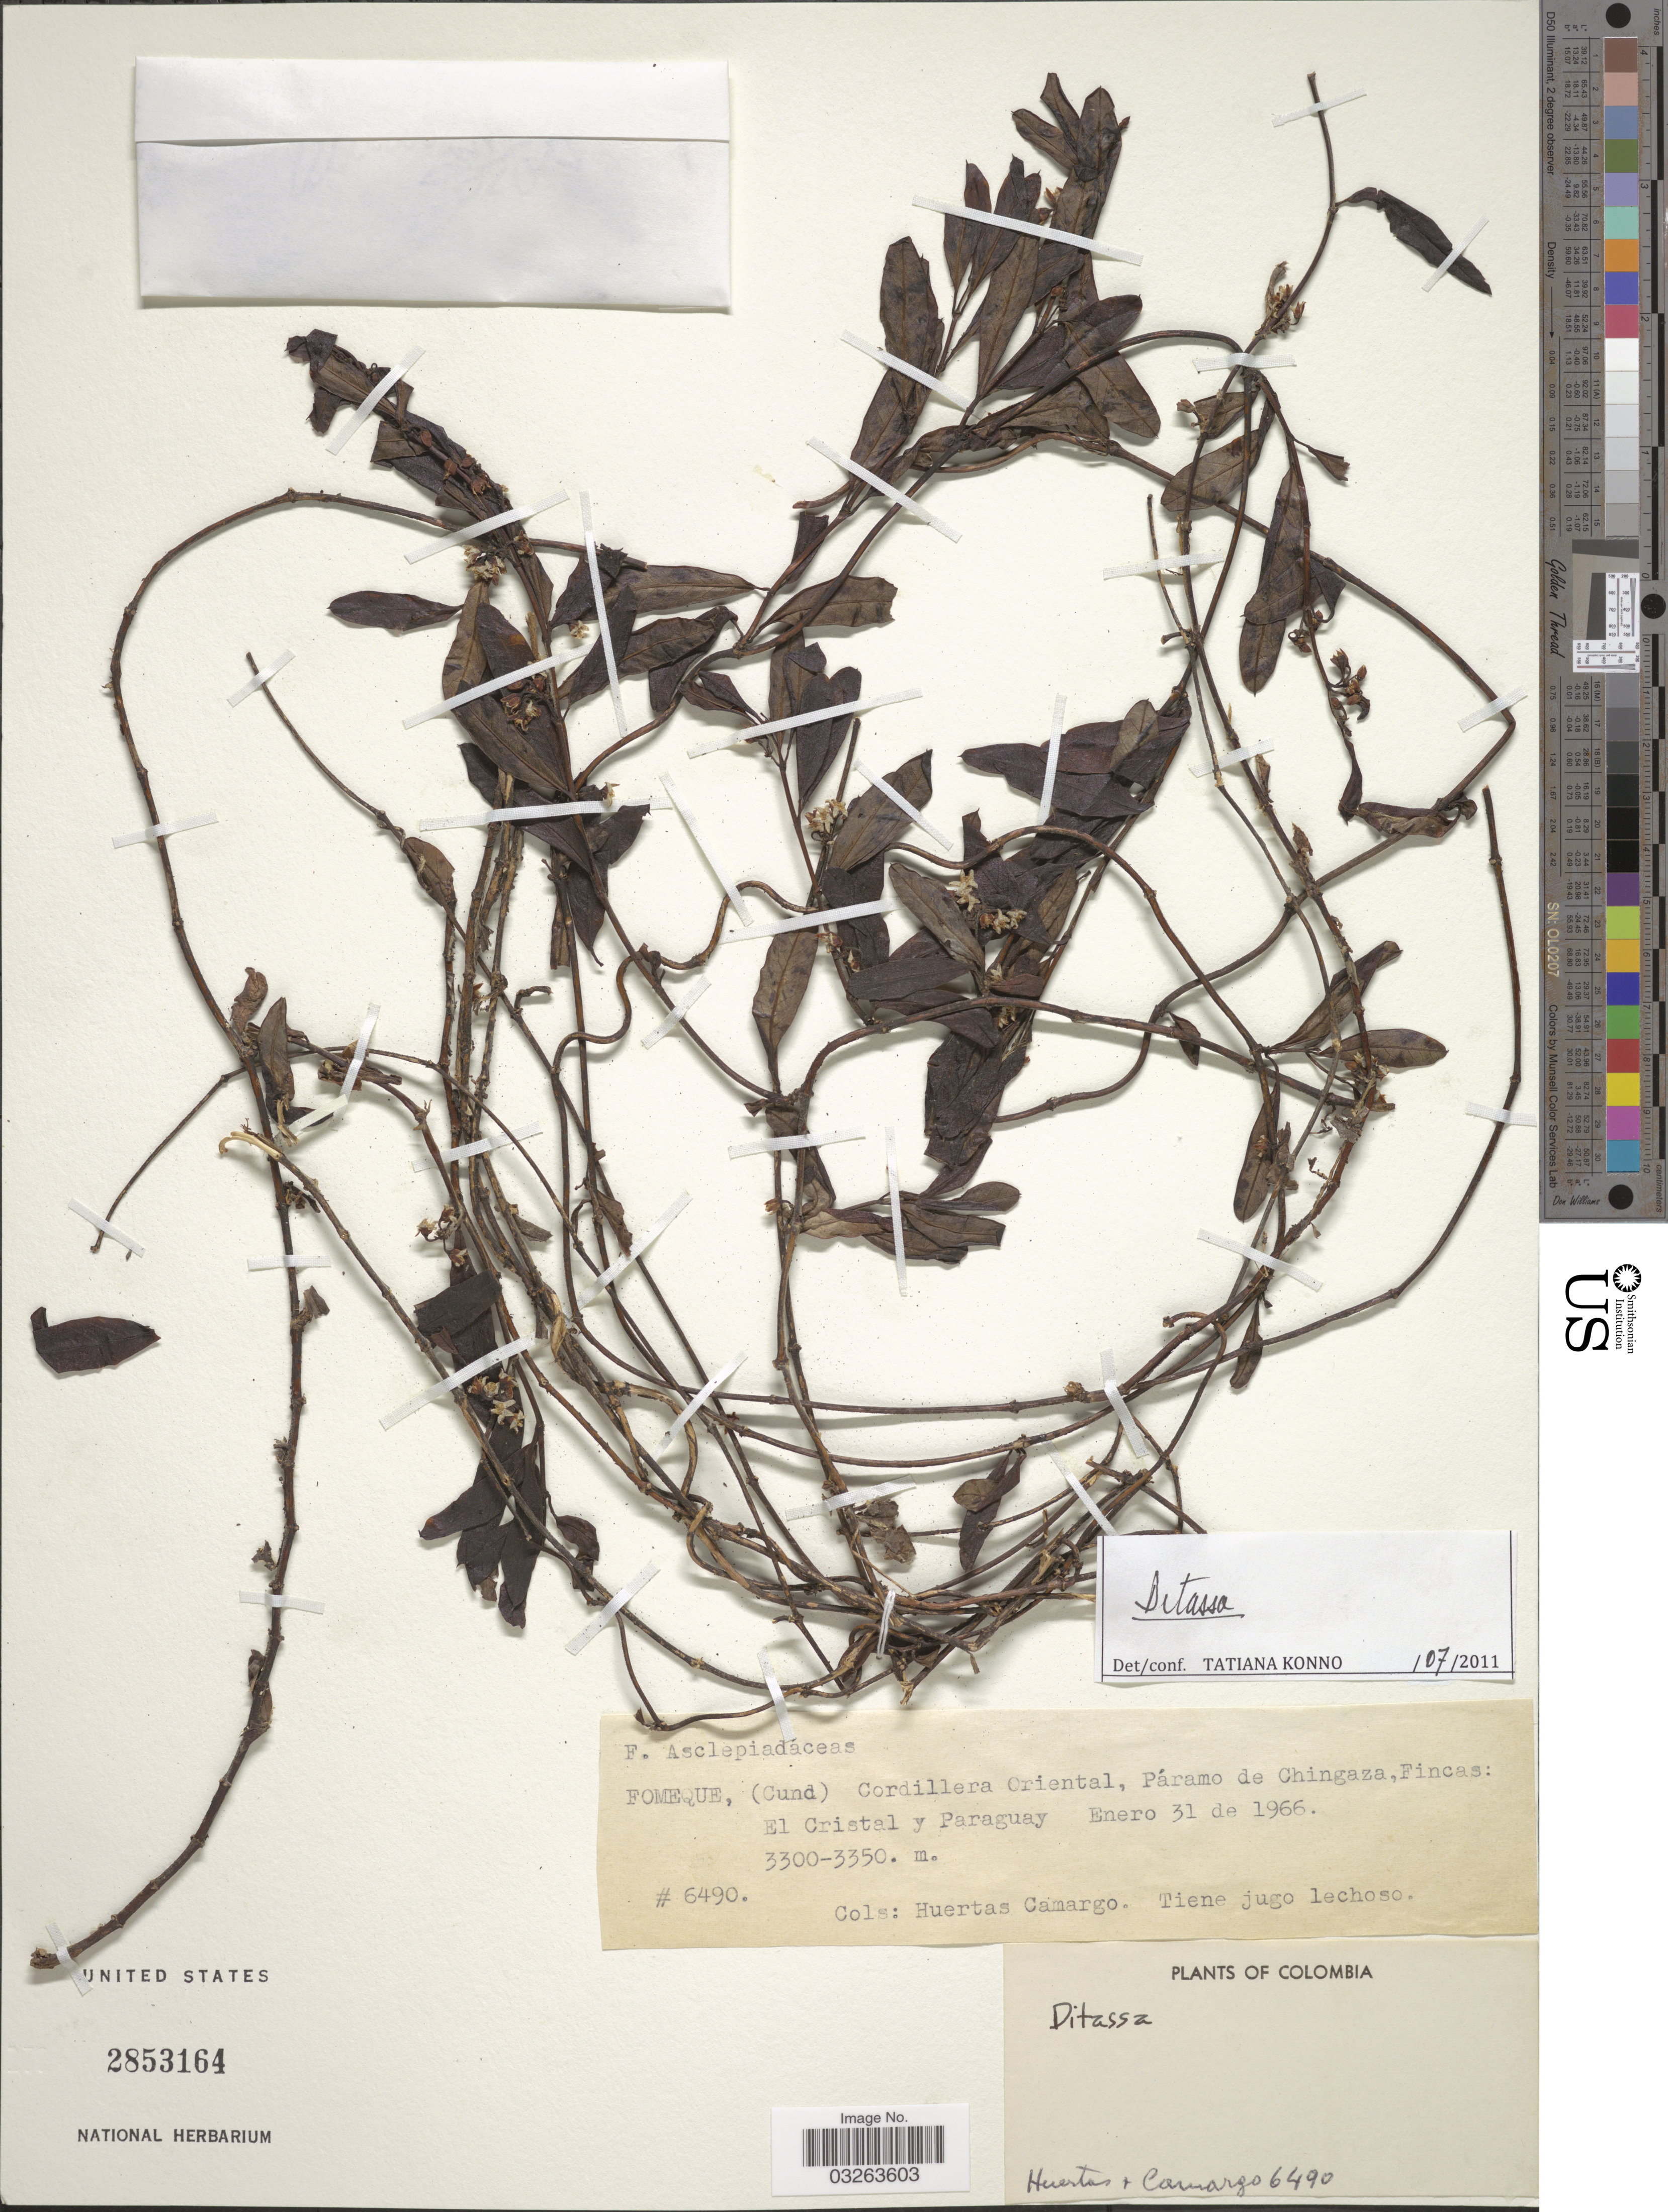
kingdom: Plantae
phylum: Tracheophyta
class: Magnoliopsida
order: Gentianales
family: Apocynaceae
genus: Ditassa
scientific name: Ditassa sp.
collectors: H. Camargo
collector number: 6490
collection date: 1966-01-31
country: Colombia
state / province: Cundinamarca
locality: Fomeque, (Cund) Cordillera Oriental, Páramo de Chingaza, Fincas. El Cristal y Paraguay.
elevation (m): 3300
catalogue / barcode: US 2853164